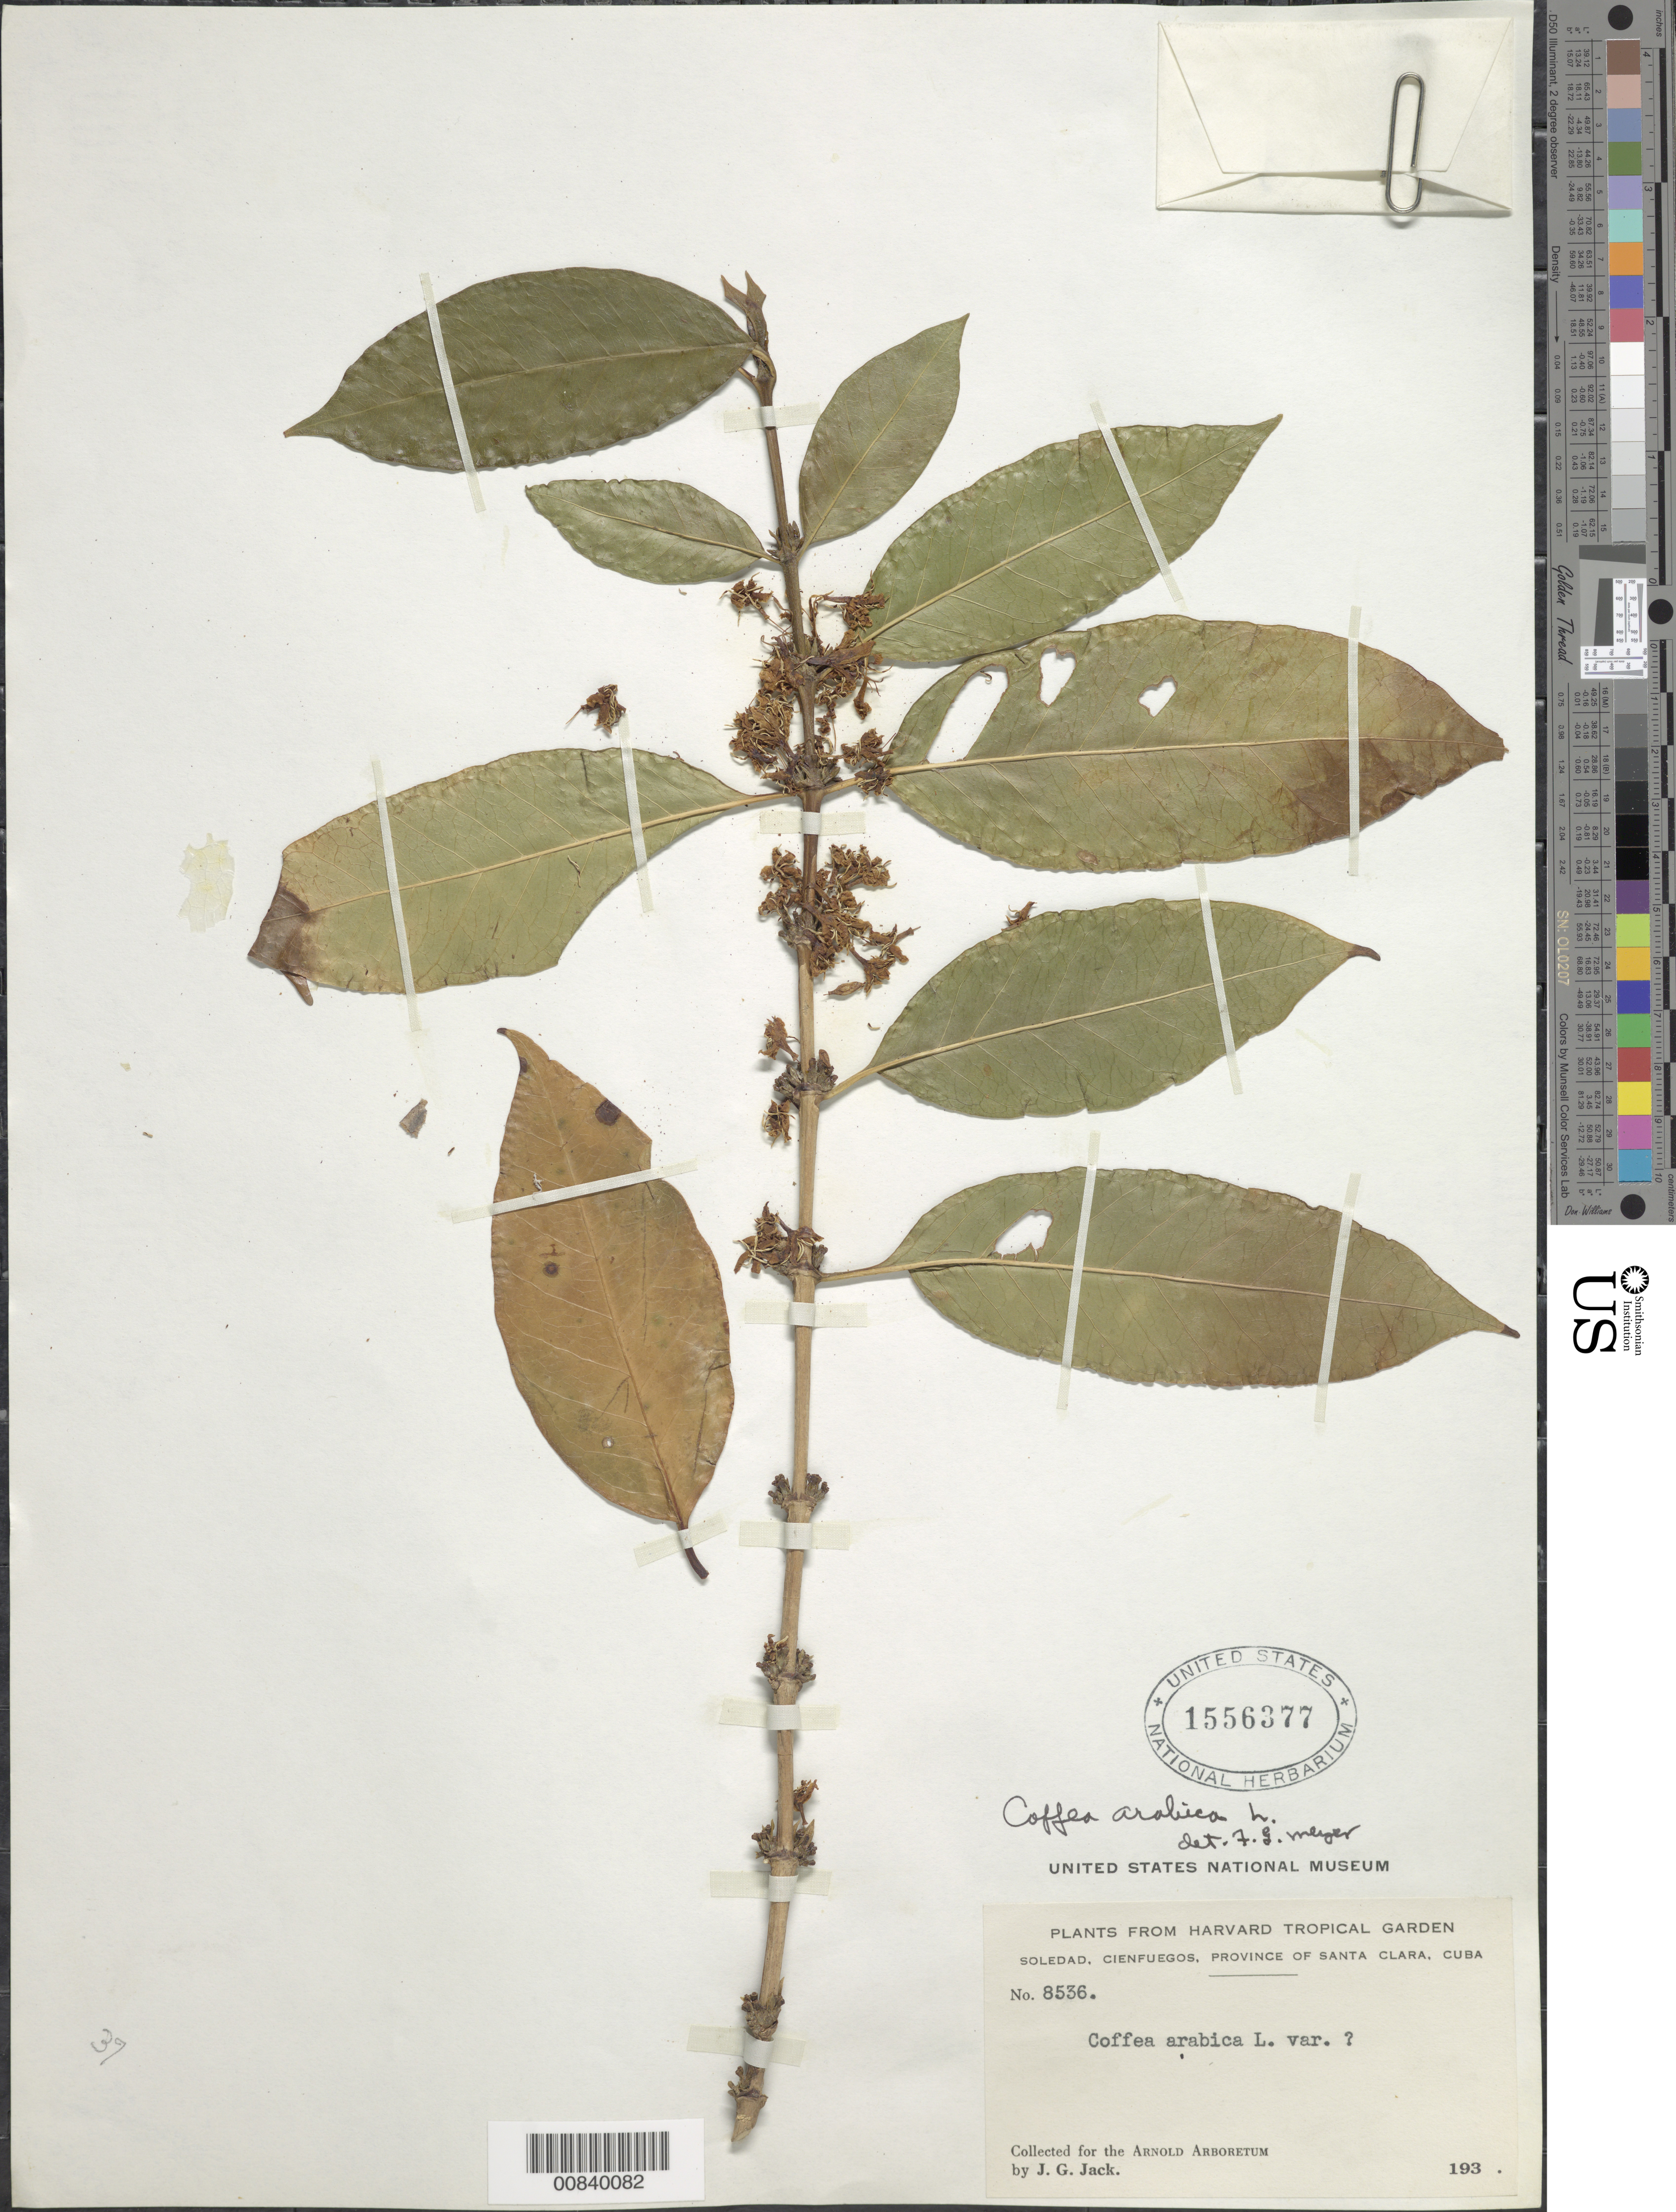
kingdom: Plantae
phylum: Tracheophyta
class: Magnoliopsida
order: Gentianales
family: Rubiaceae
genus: Coffea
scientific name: Coffea arabica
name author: L.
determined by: Meyer, F. G.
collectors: J. G. Jack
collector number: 8536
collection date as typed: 193-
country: Cuba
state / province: Las Villas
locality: Soledad, Cienfuegos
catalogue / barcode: US 1556377